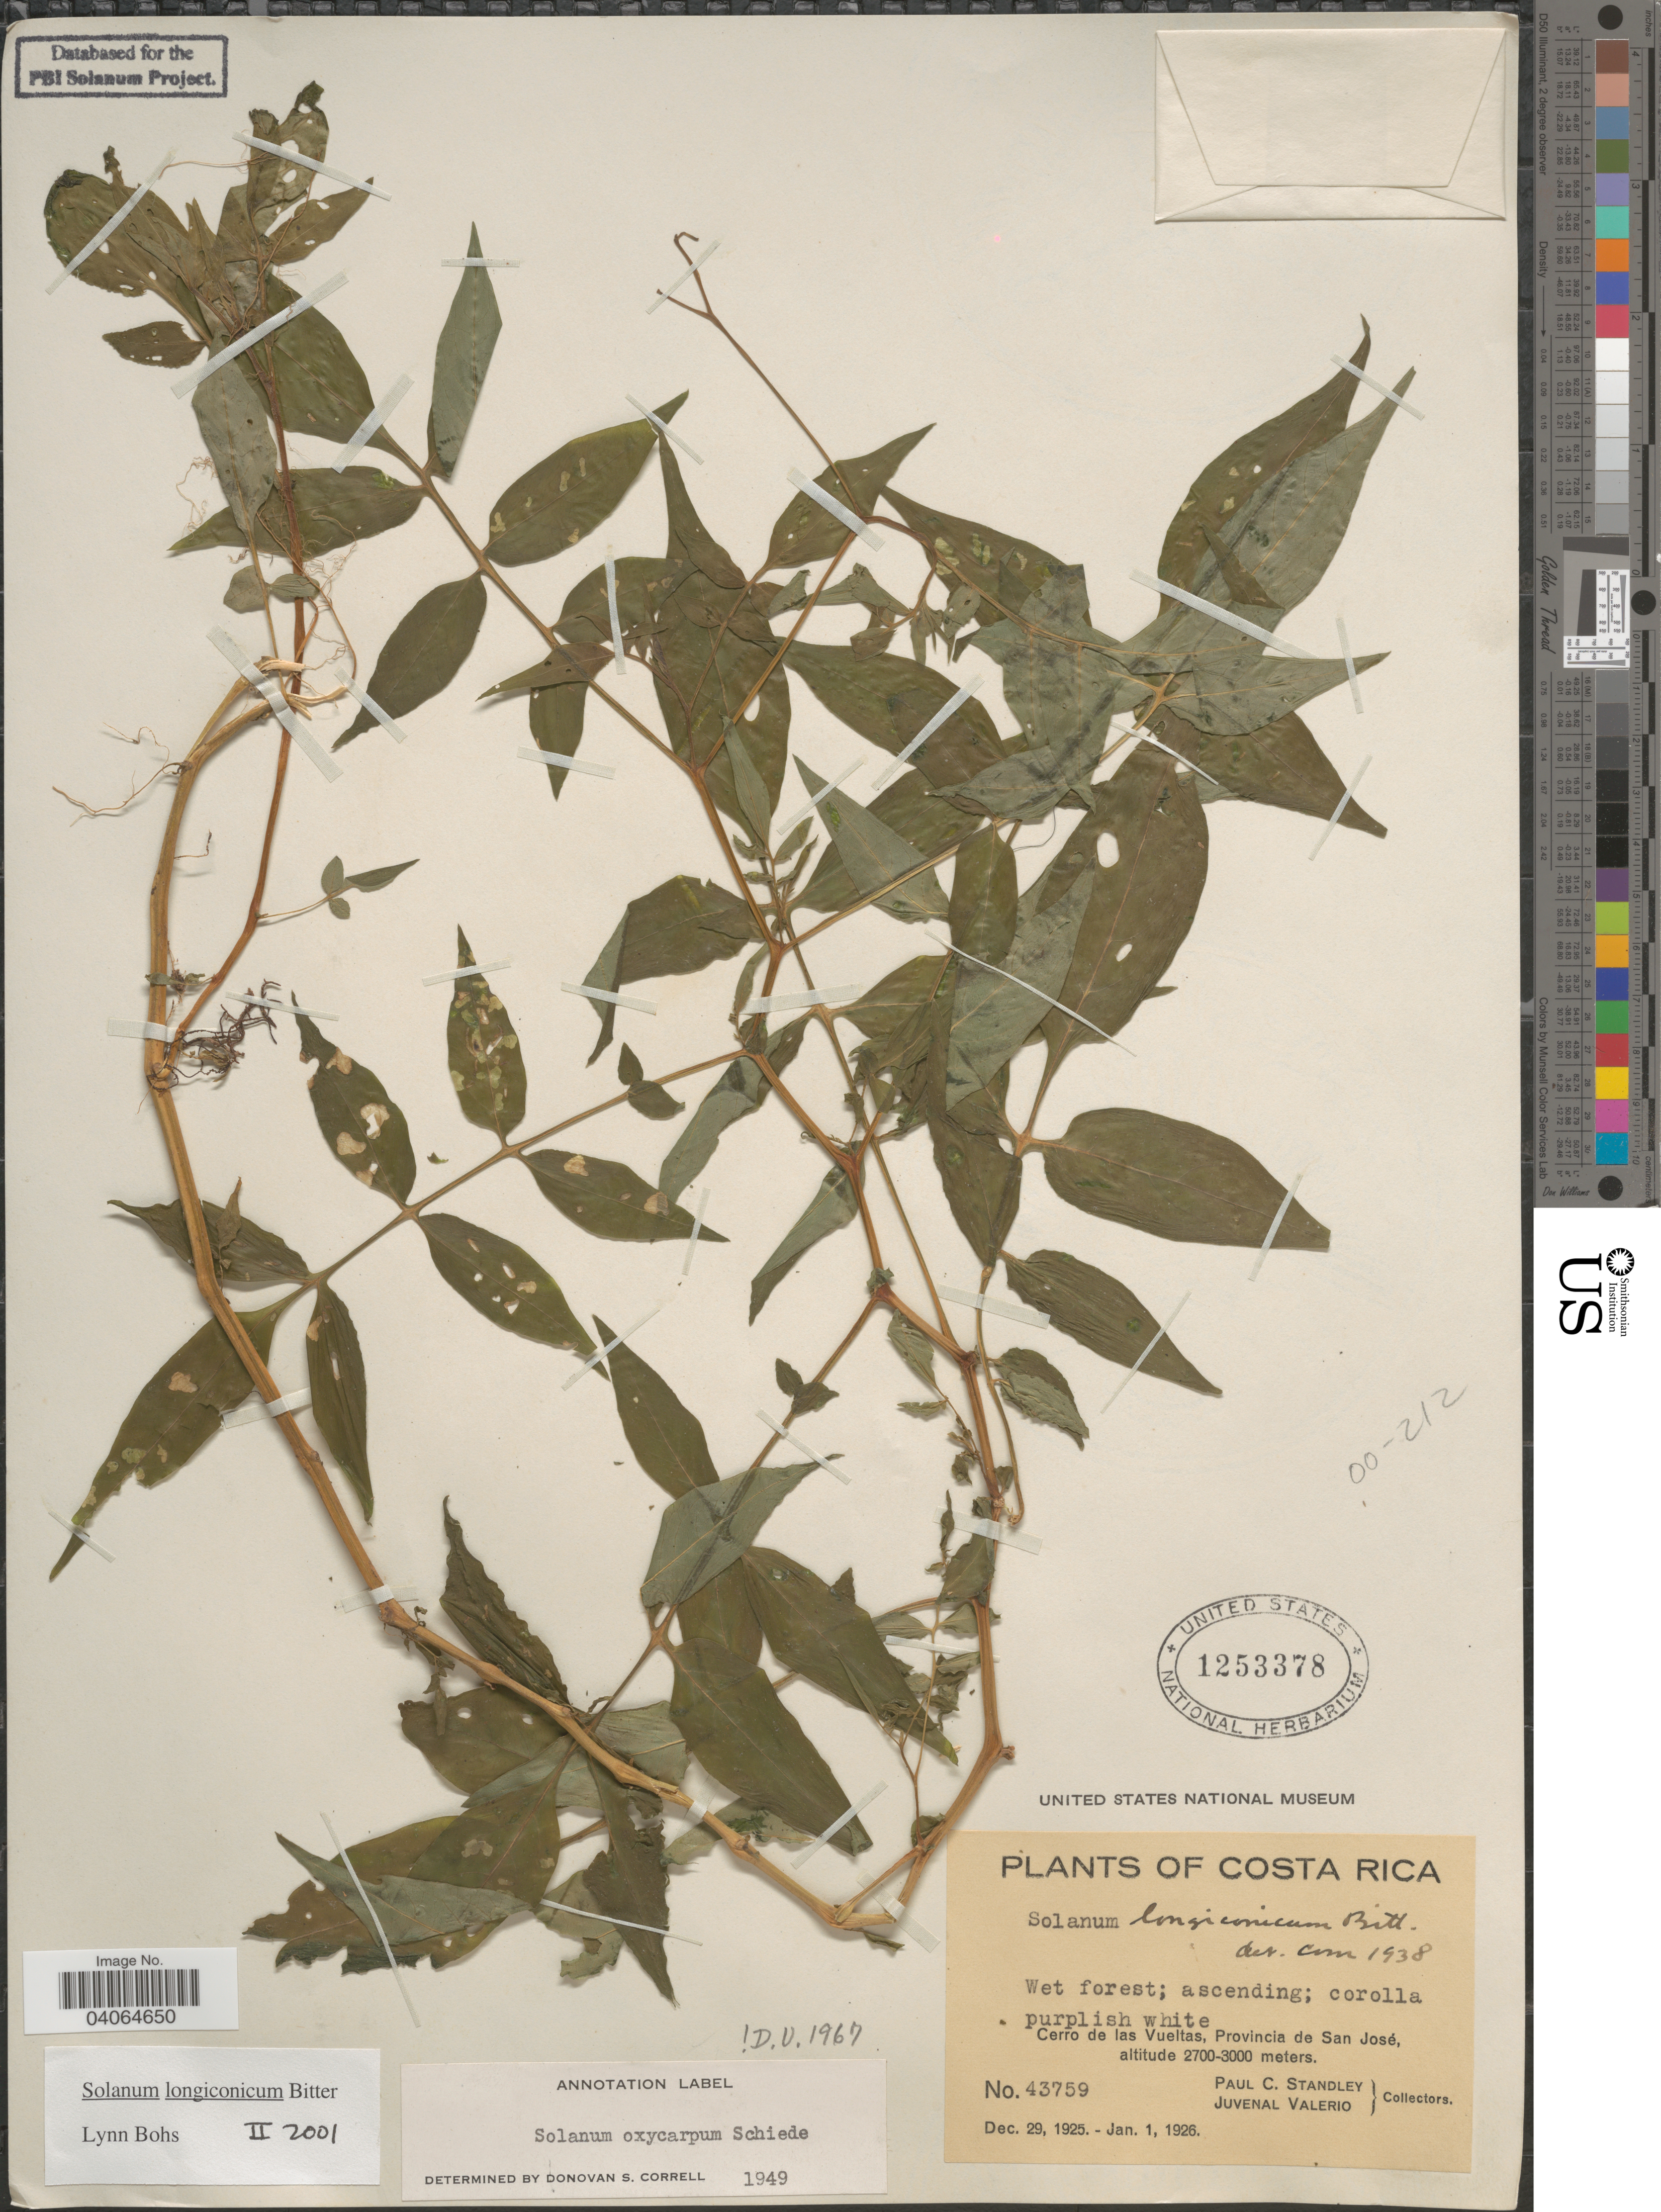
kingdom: Plantae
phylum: Tracheophyta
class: Magnoliopsida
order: Solanales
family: Solanaceae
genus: Solanum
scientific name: Solanum longiconicum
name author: Bitter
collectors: P. C. Standley & J. Valerio R.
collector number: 43759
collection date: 1925-12-29/1926-01-01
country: Costa Rica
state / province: San José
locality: Cerro de las Vueltas.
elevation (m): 2700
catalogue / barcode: US 1253378